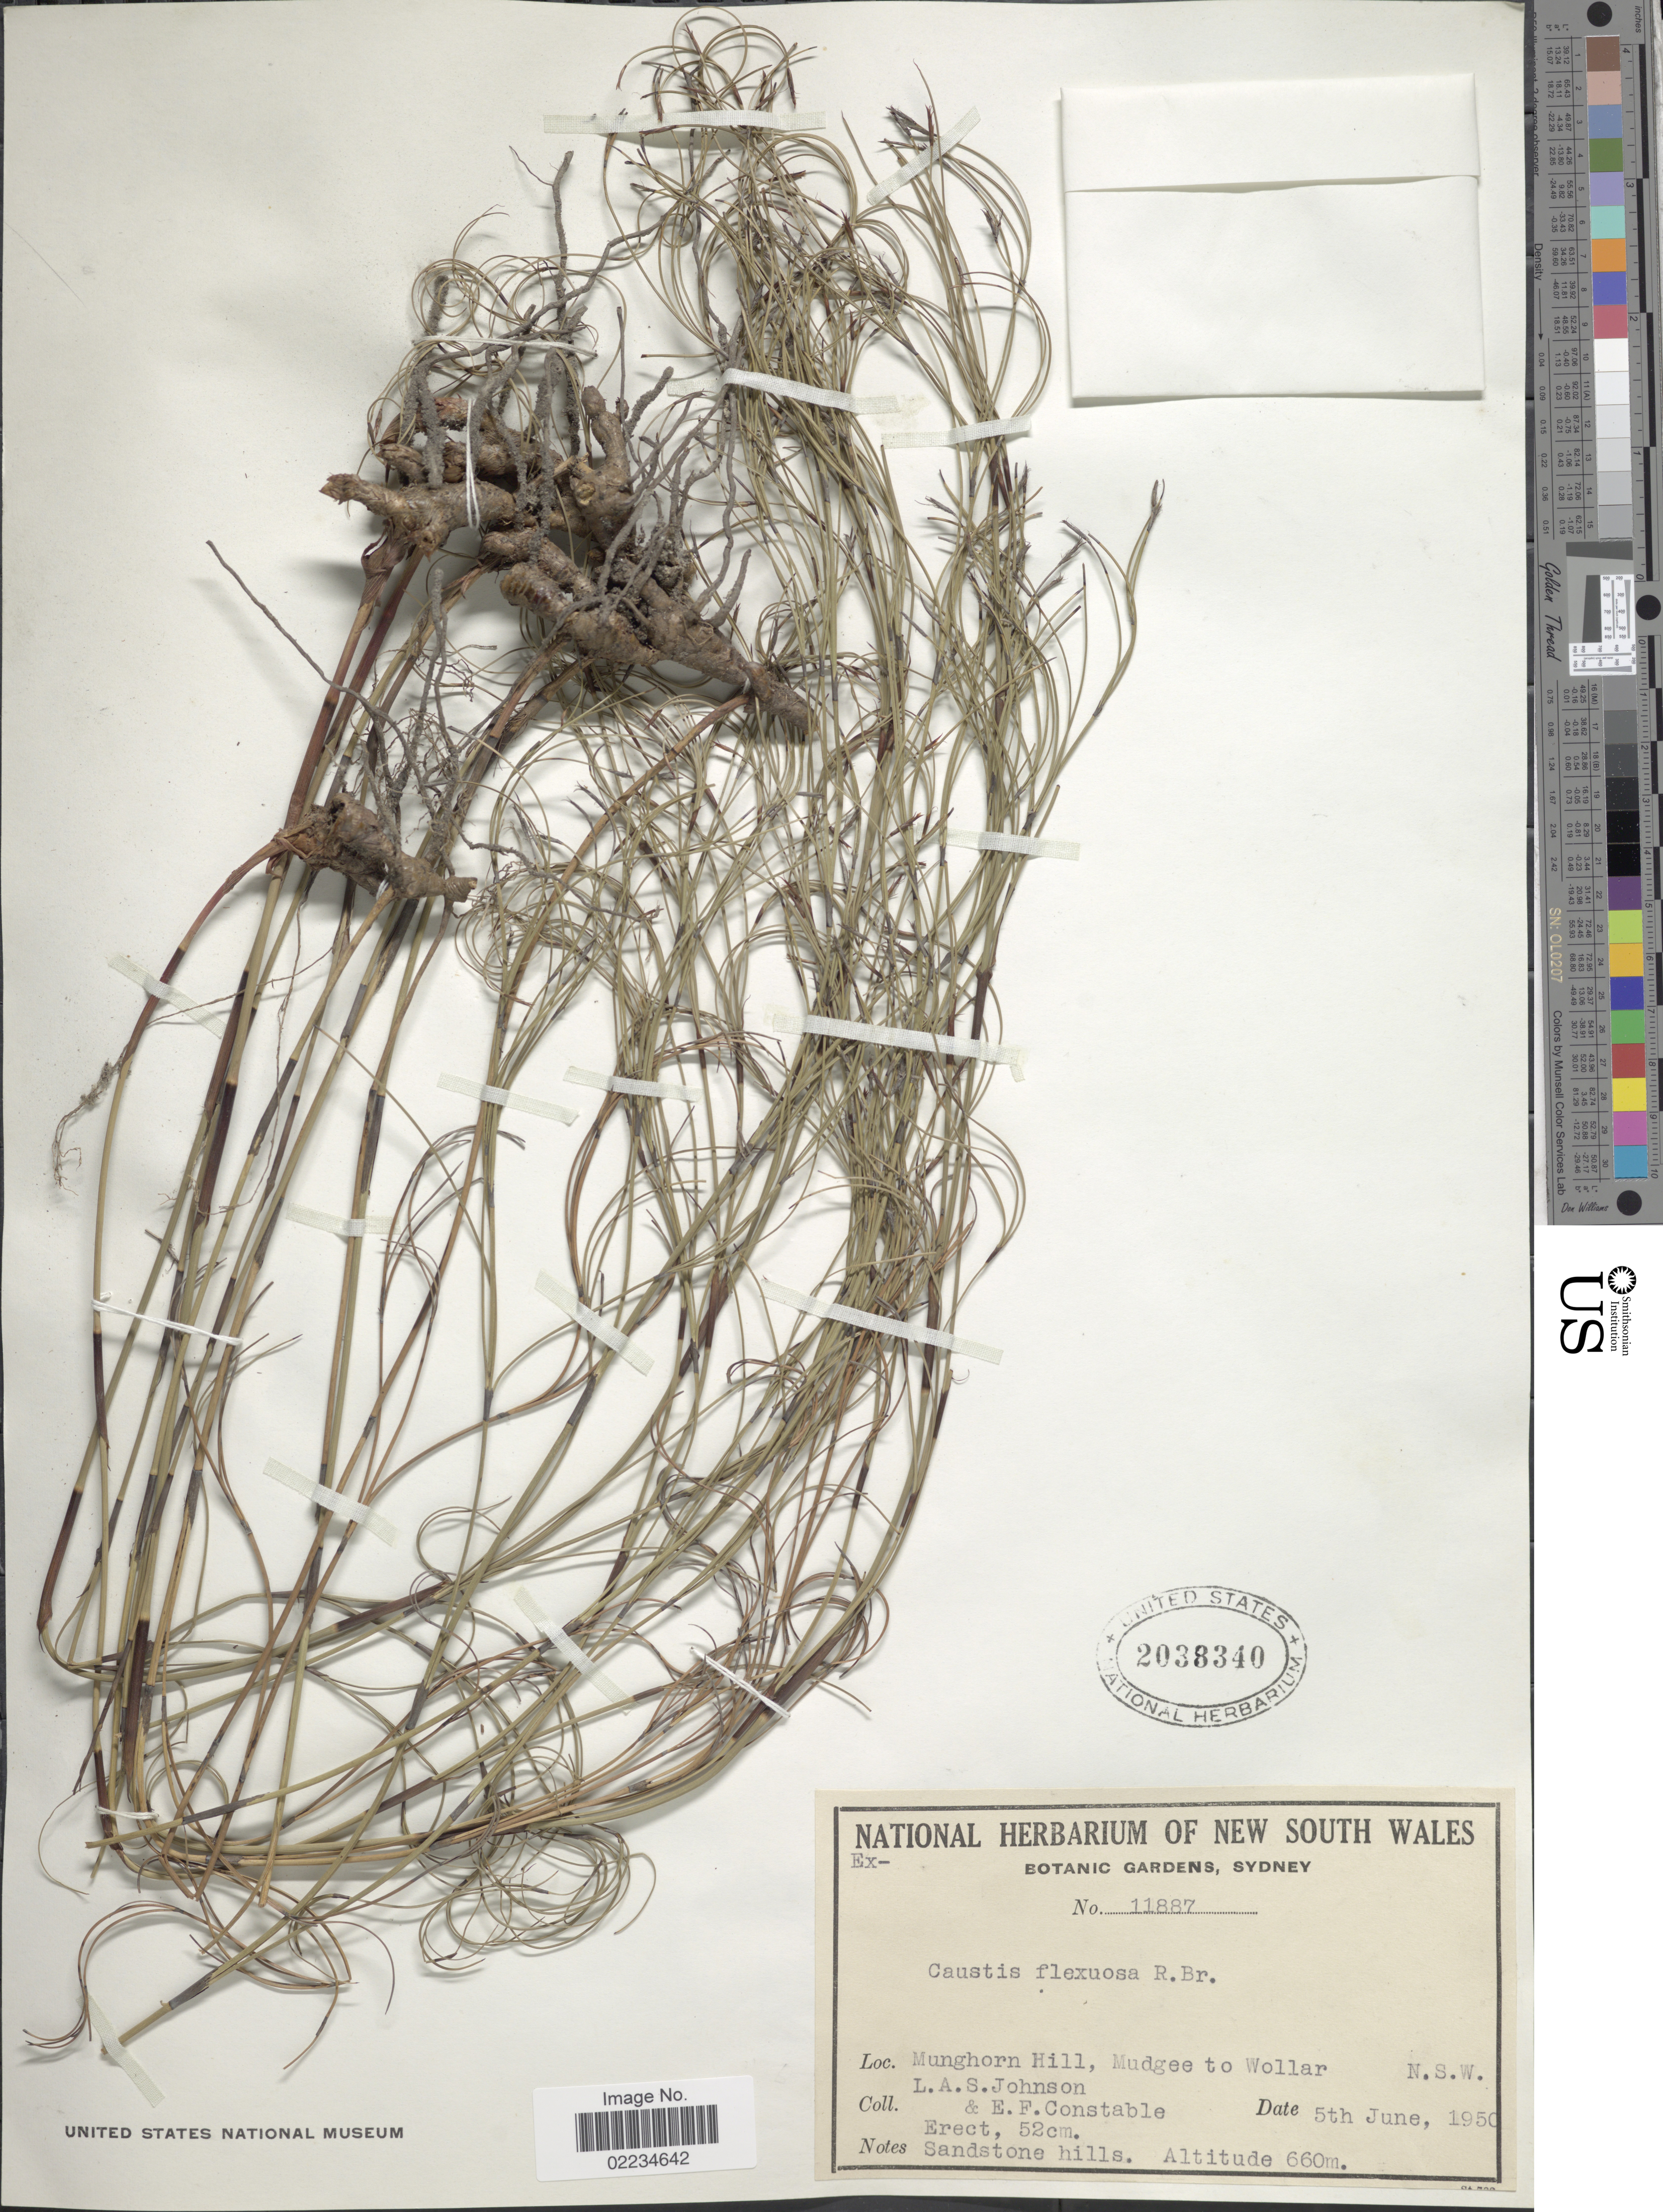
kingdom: Plantae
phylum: Tracheophyta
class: Liliopsida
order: Poales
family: Cyperaceae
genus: Caustis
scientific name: Caustis flexuosa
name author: R. Br.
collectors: L. A. S. Johnson & E. F. Constable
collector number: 11887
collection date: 1950-06-05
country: Australia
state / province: New South Wales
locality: Munghorn Hill, Mudgee to Wollar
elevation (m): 660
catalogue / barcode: US 2038340